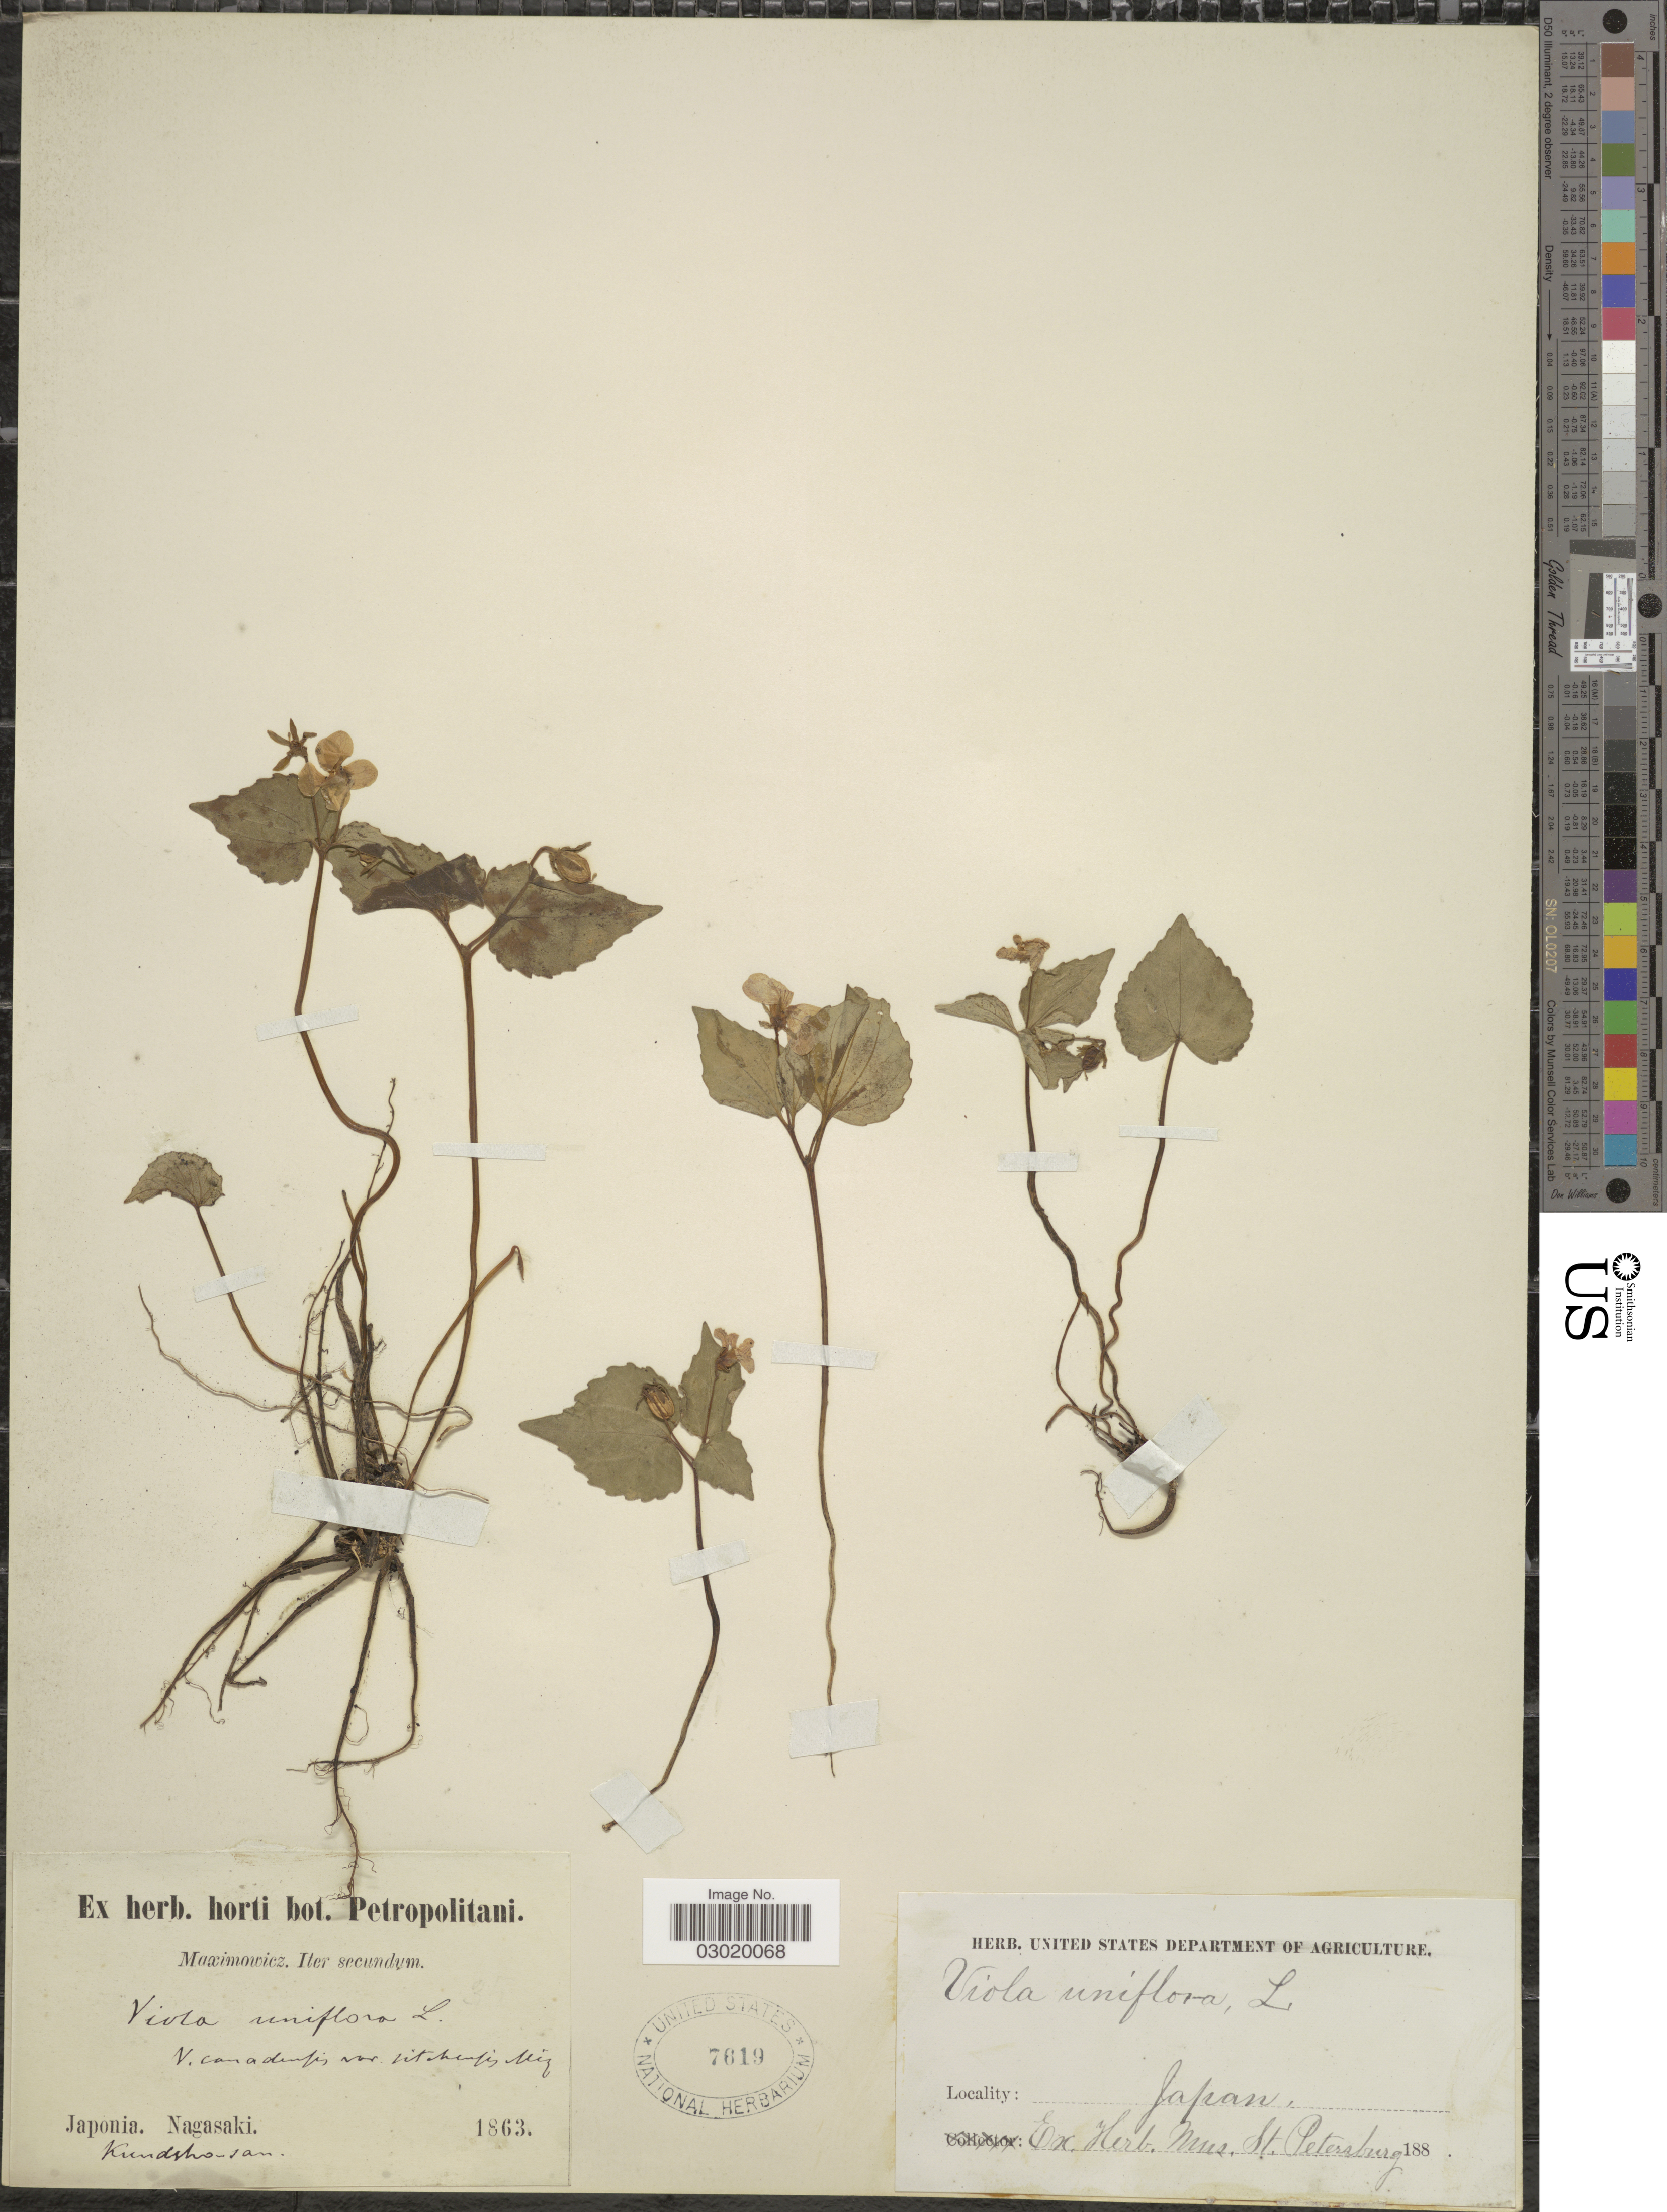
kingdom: Plantae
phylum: Tracheophyta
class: Magnoliopsida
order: Malpighiales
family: Violaceae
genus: Viola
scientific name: Viola orientalis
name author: W. Becker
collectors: Maximowicz, --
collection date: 1863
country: Japan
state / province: Nagasaki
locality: Nagasaki. Kundsho-san.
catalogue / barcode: US 7619